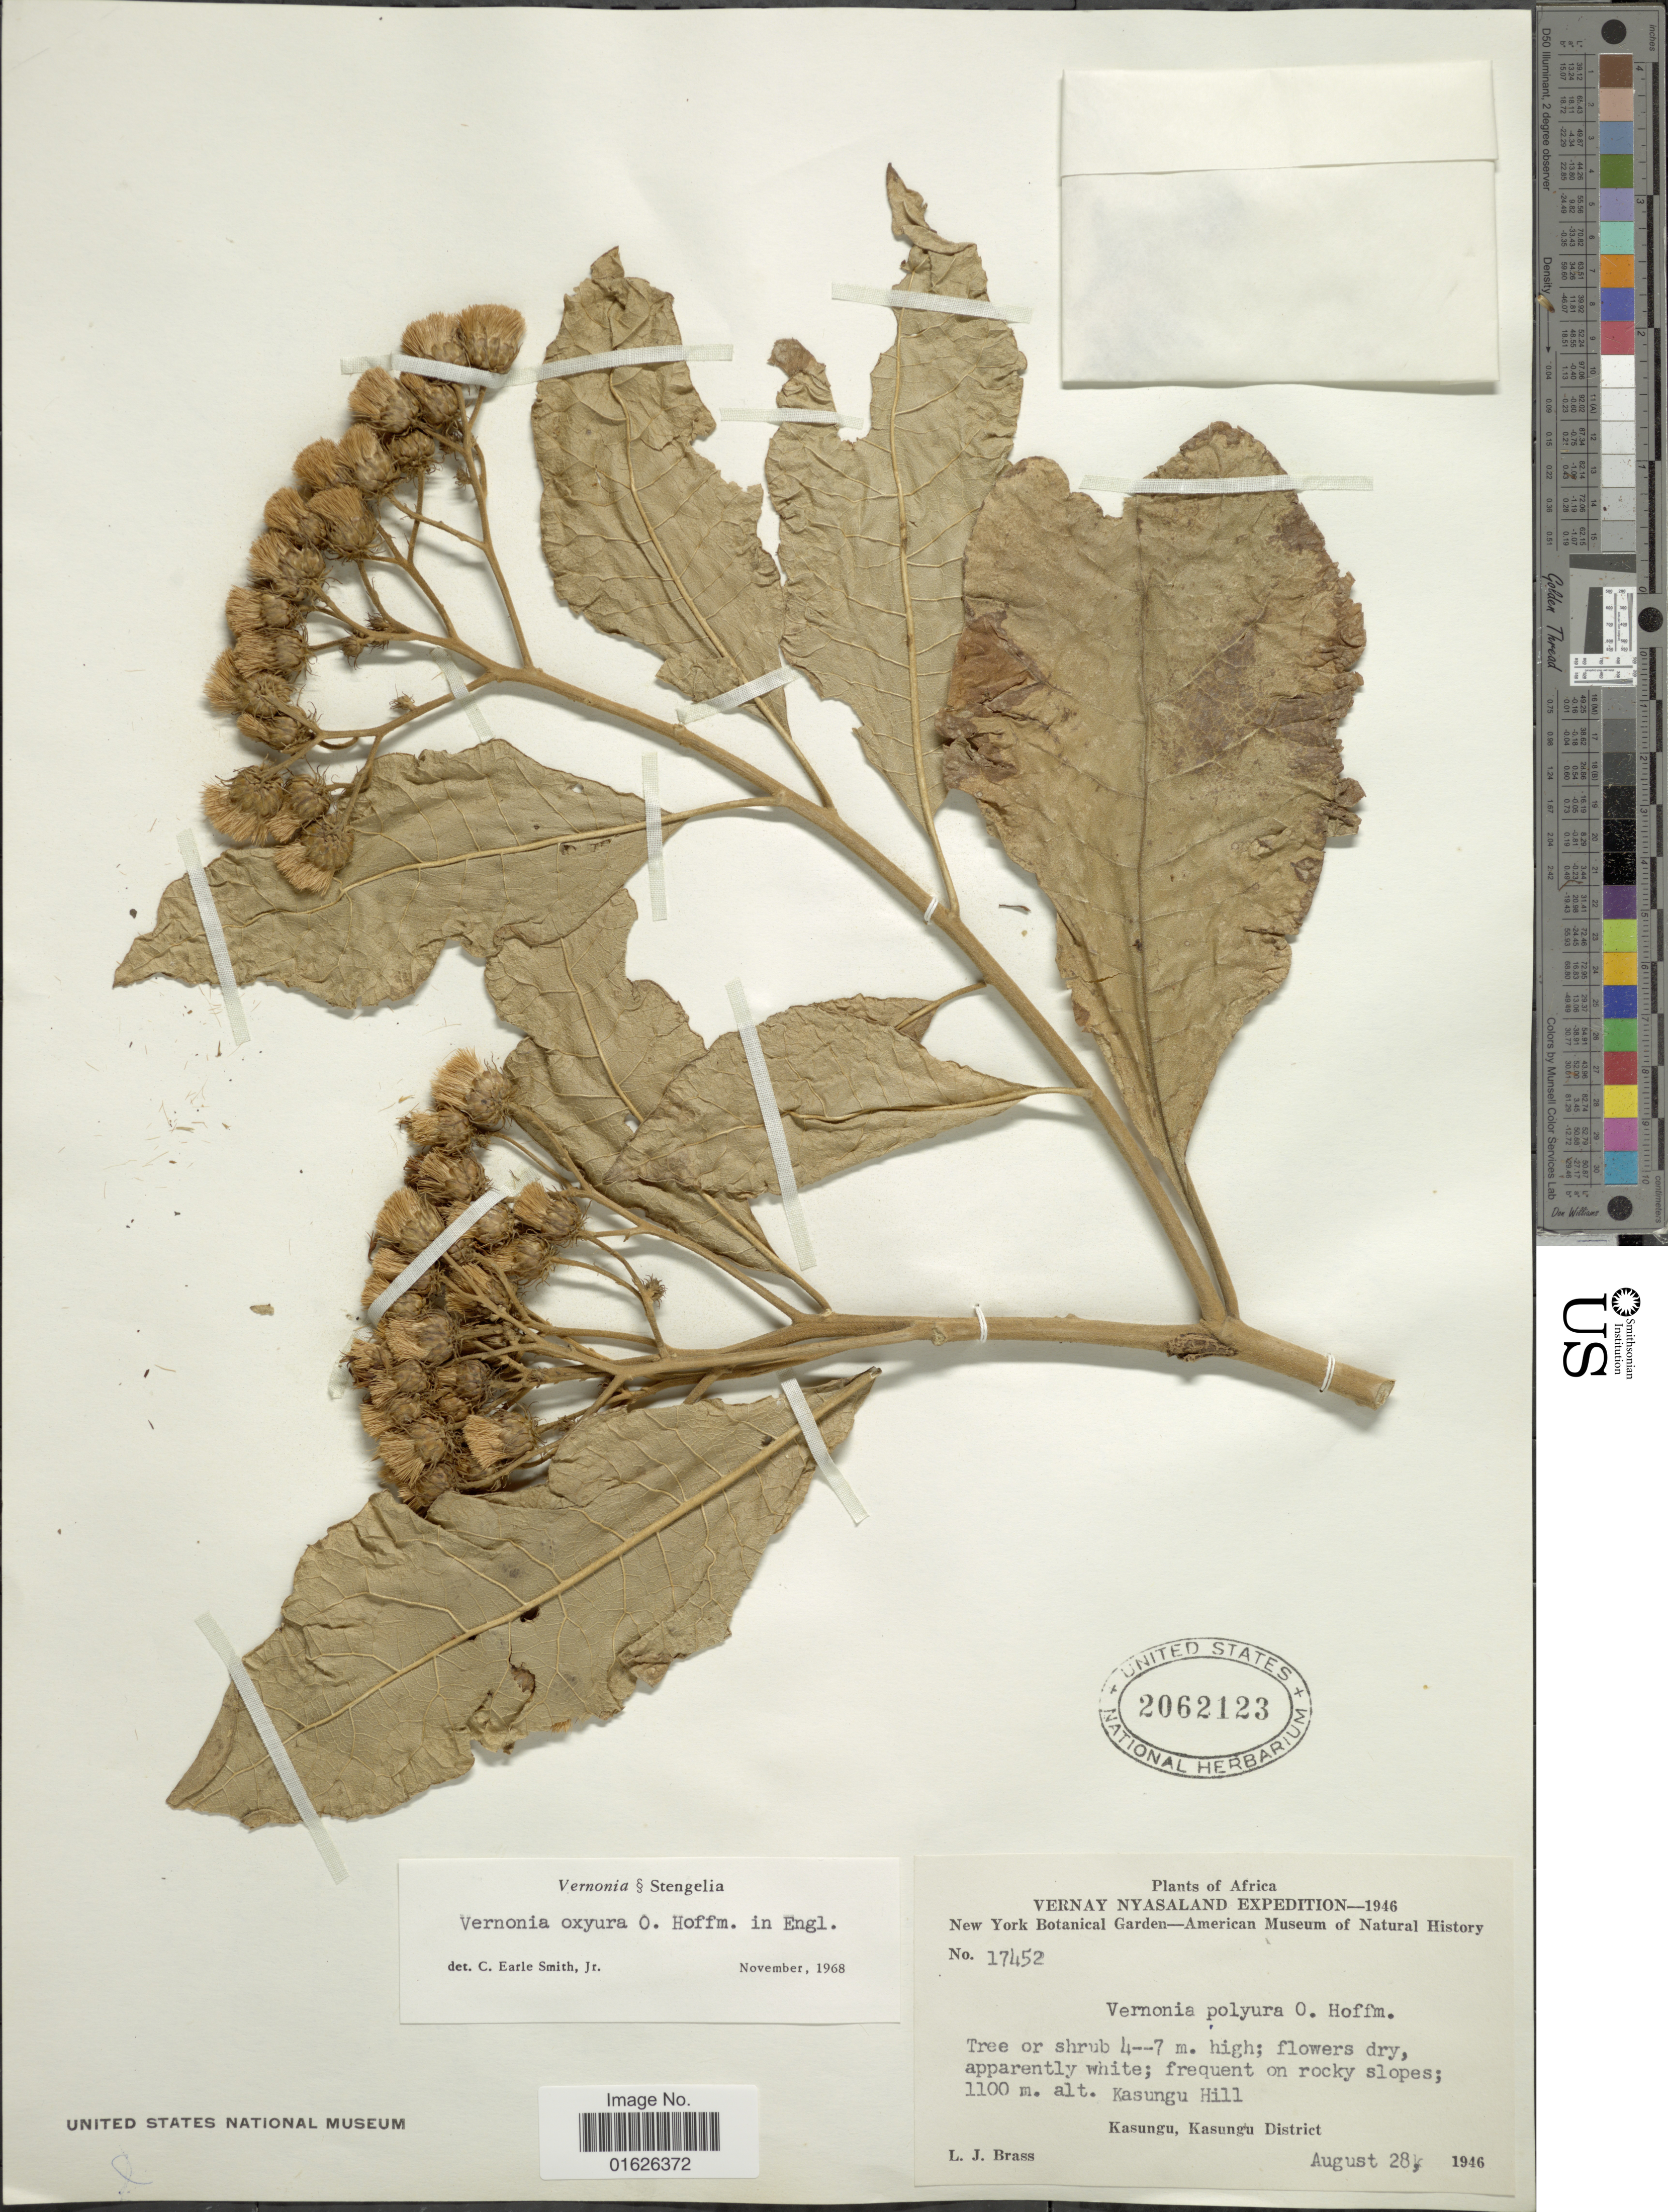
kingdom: Plantae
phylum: Tracheophyta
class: Magnoliopsida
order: Asterales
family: Asteraceae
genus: Gymnanthemum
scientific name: Gymnanthemum coloratum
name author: (Willd.) H. Rob. & B. Kahn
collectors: L. J. Brass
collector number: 17452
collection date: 1946-08-28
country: Malawi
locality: Vernay Nyasaland, Kasungu Hill, Kasungu, Kasungu district.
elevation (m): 1100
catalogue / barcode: US 2062123